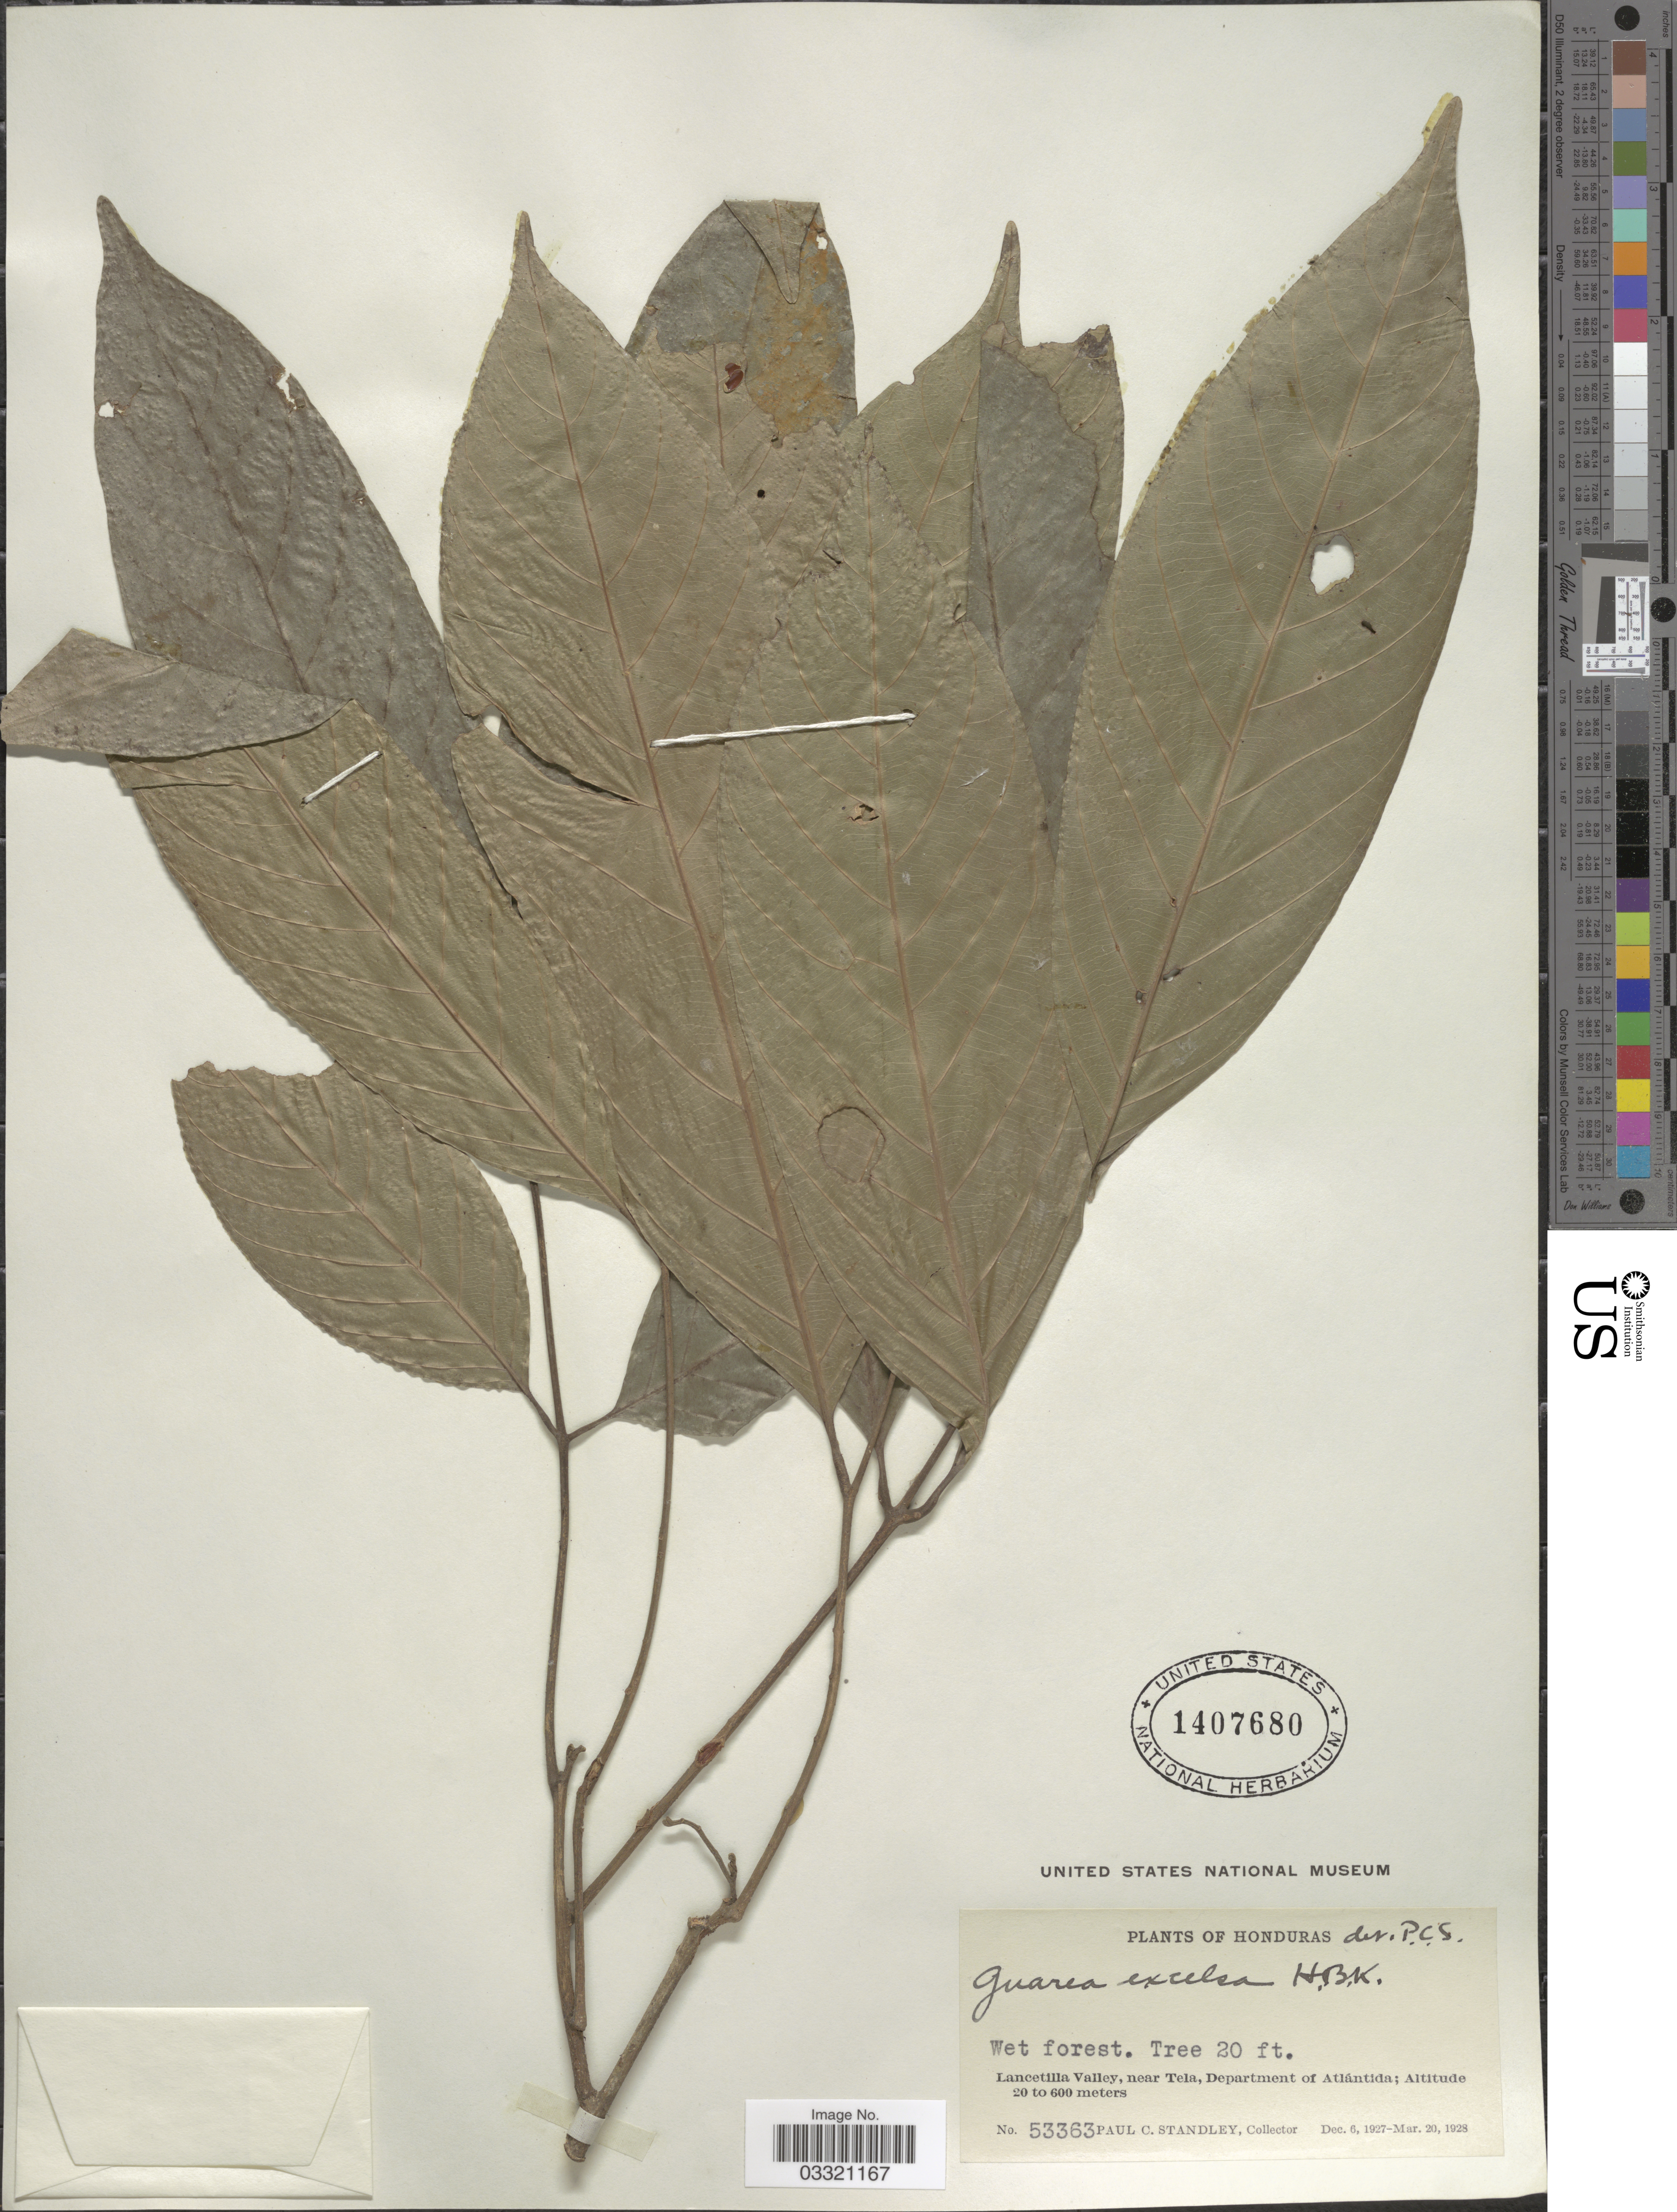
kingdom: Plantae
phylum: Tracheophyta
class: Magnoliopsida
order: Sapindales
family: Meliaceae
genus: Guarea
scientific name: Guarea excelsa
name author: Kunth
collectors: P. C. Standley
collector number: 53363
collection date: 1927-12-06/1928-03-20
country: Honduras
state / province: Atlántida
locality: Lancetilla Valley, near Tela, Department of Atlántida.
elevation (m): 20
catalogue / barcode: US 1407680